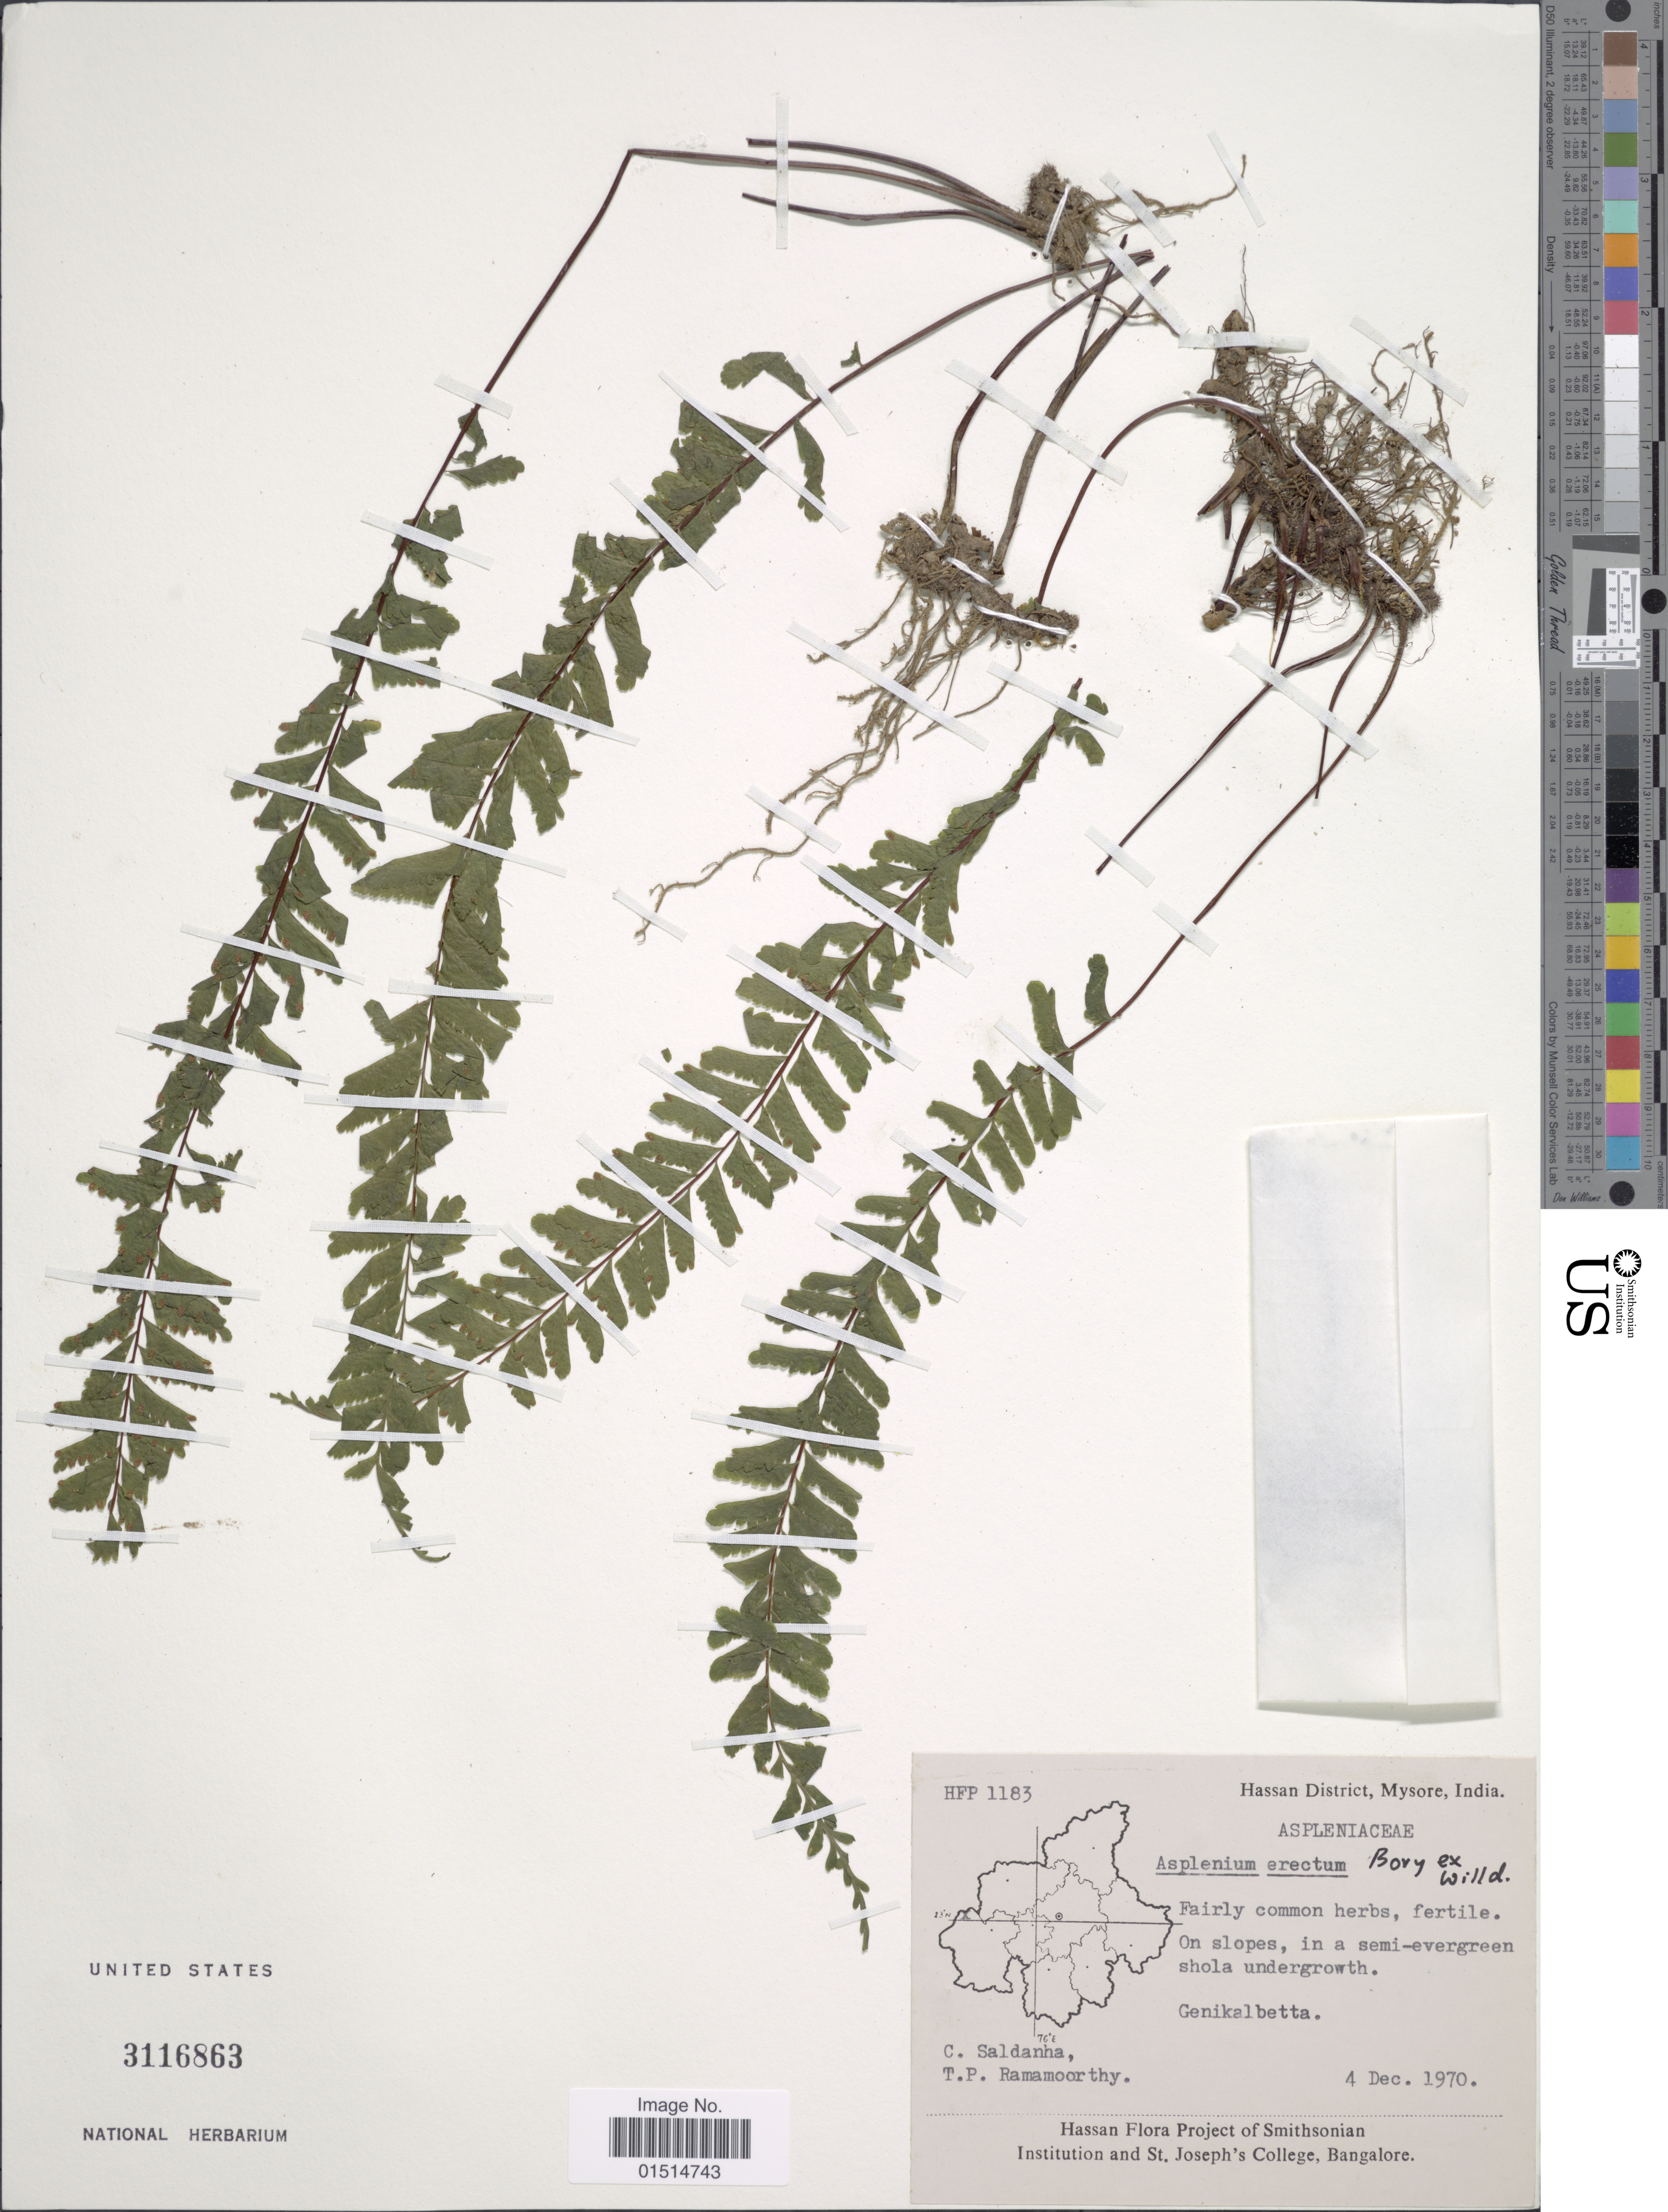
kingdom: Plantae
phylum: Tracheophyta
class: Polypodiopsida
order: Polypodiales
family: Aspleniaceae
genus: Asplenium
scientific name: Asplenium erectum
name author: Bory ex Willd.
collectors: C. Saldanha & T. P. Ramamoorthy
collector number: HFP 1183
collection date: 1970-12-04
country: India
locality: Hassan District, Mysore, Fairly common herbs, fertile. On slopes, in a semi evergreen shola undergrowth, Genikalbetta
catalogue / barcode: US 3116863